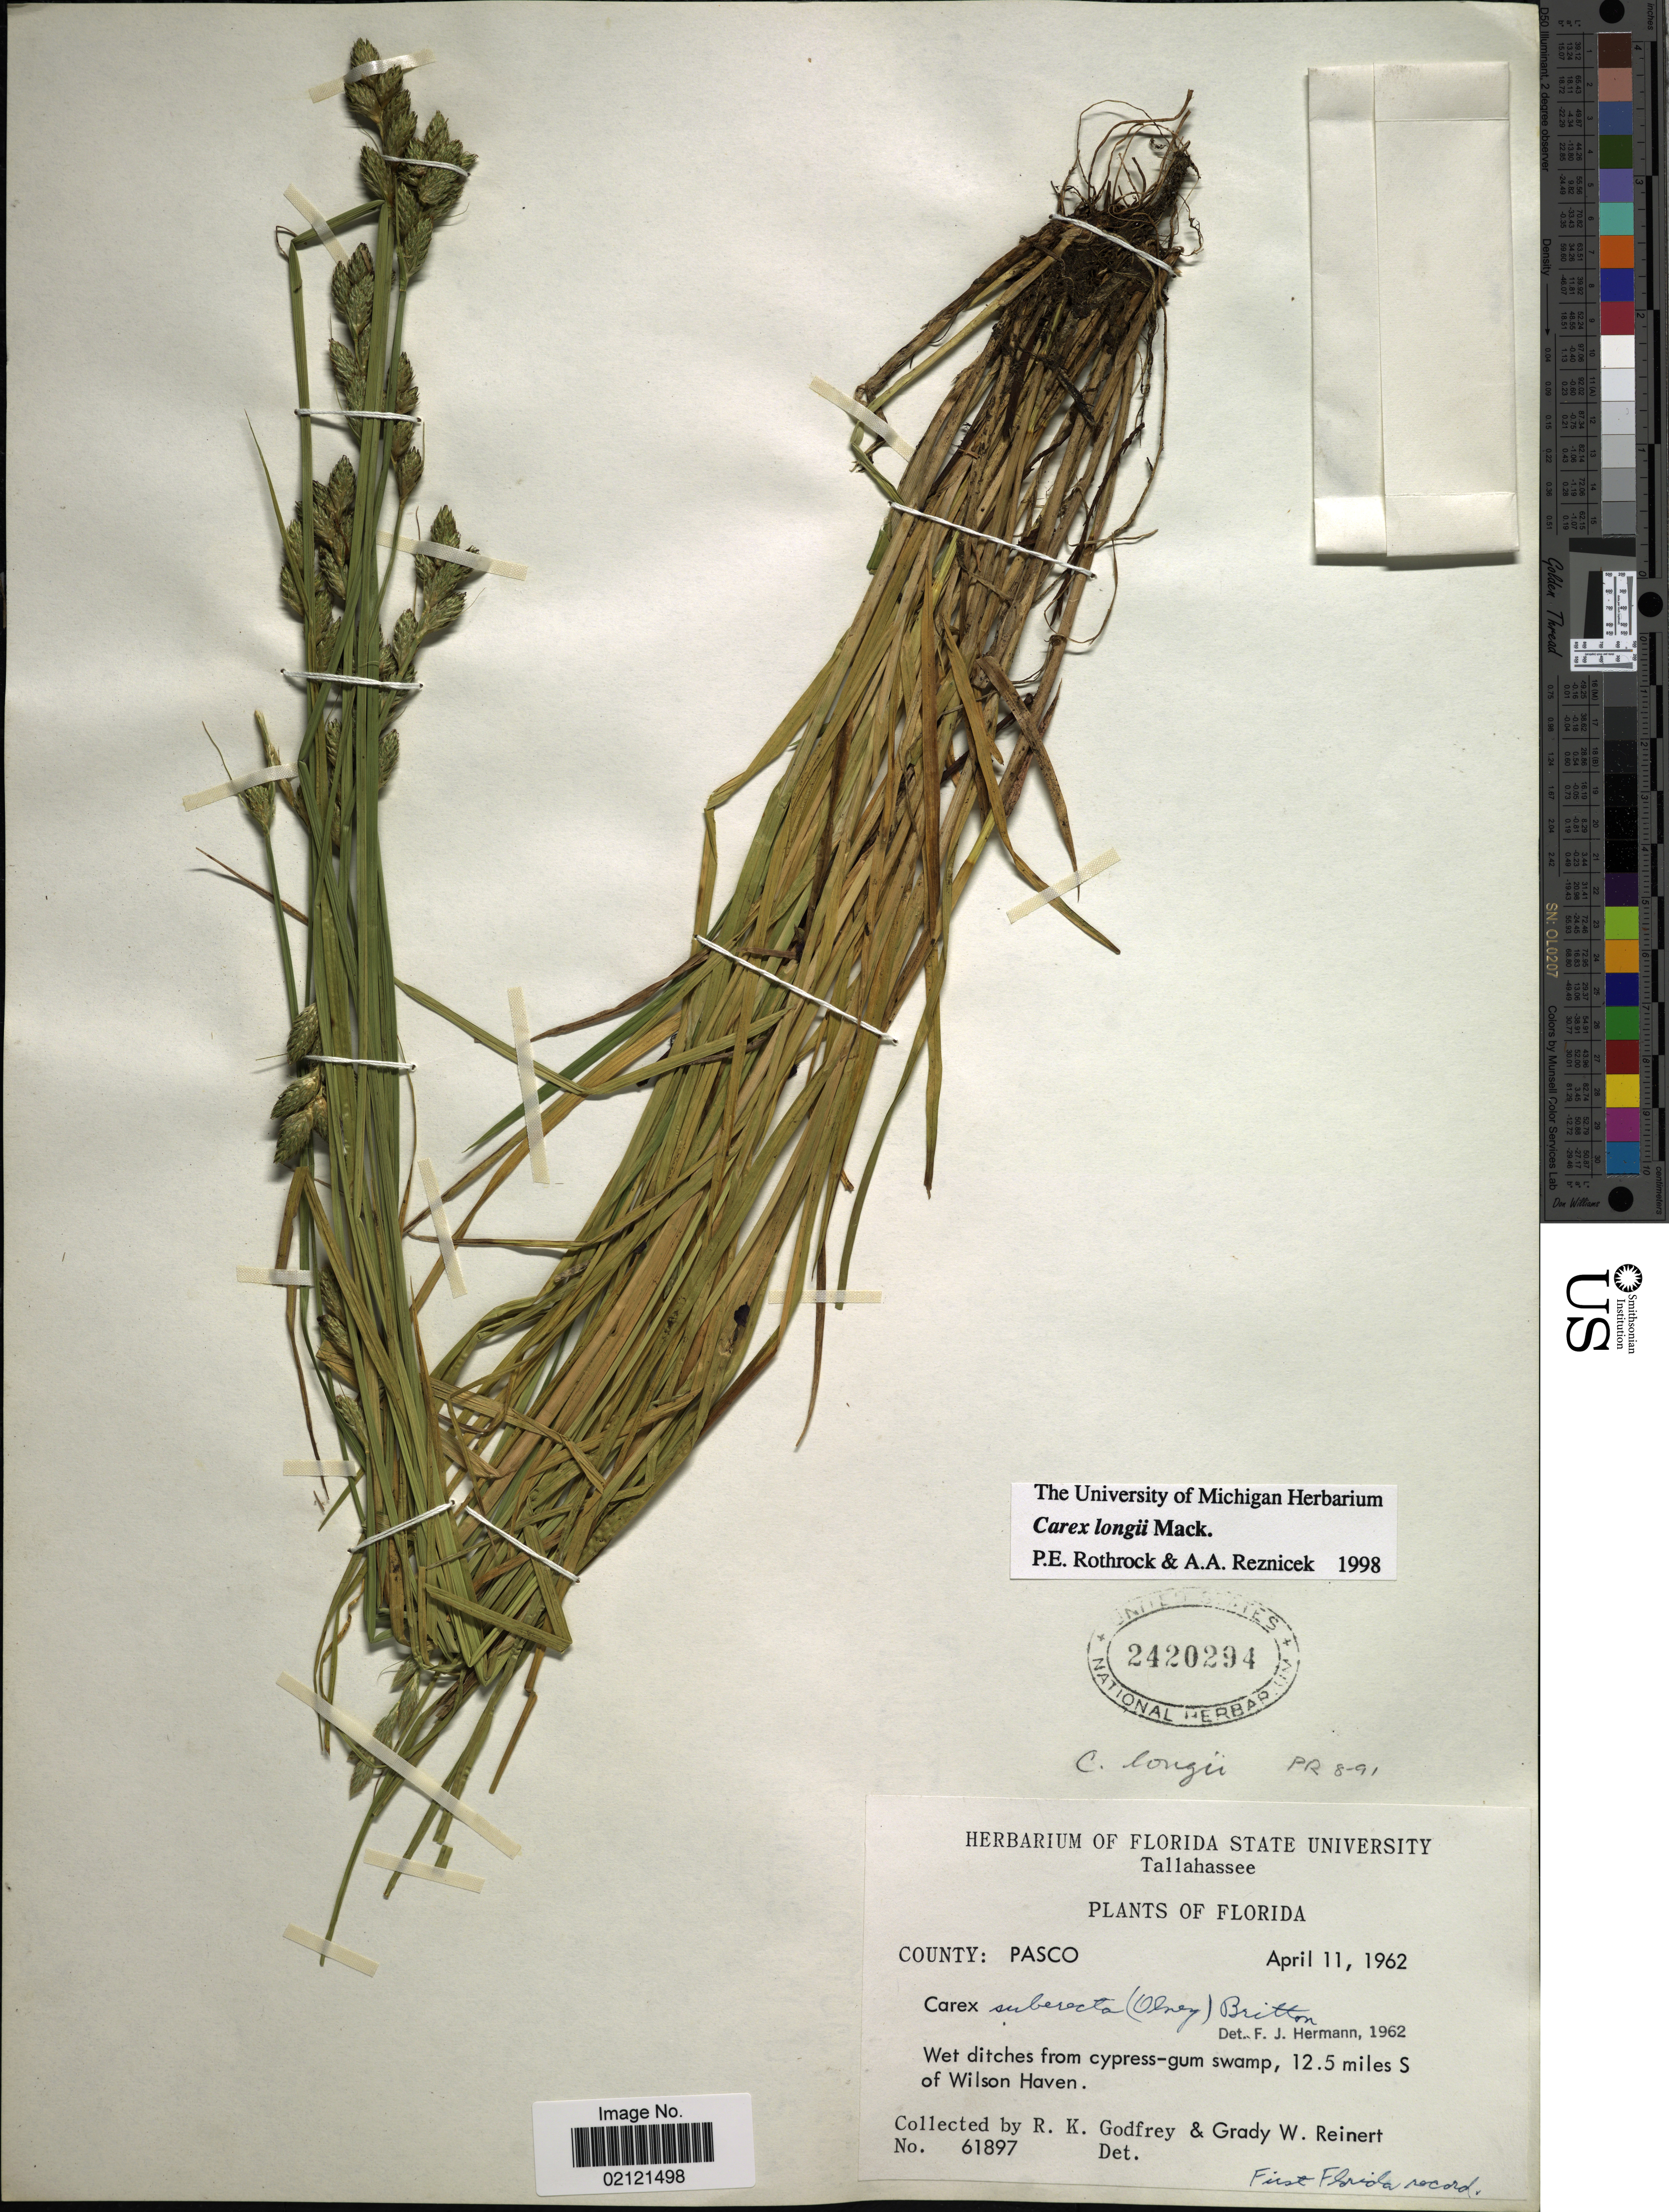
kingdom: Plantae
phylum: Tracheophyta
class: Liliopsida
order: Poales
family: Cyperaceae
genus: Carex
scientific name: Carex longii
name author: Mack.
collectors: R. K. Godfrey & G. Reinert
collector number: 61897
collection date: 1962-04-11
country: United States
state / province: Florida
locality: County: Pasco, Wet ditches from cypress-gum swamp, 12.5 miles S of Wilson Haven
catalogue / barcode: US 2420294